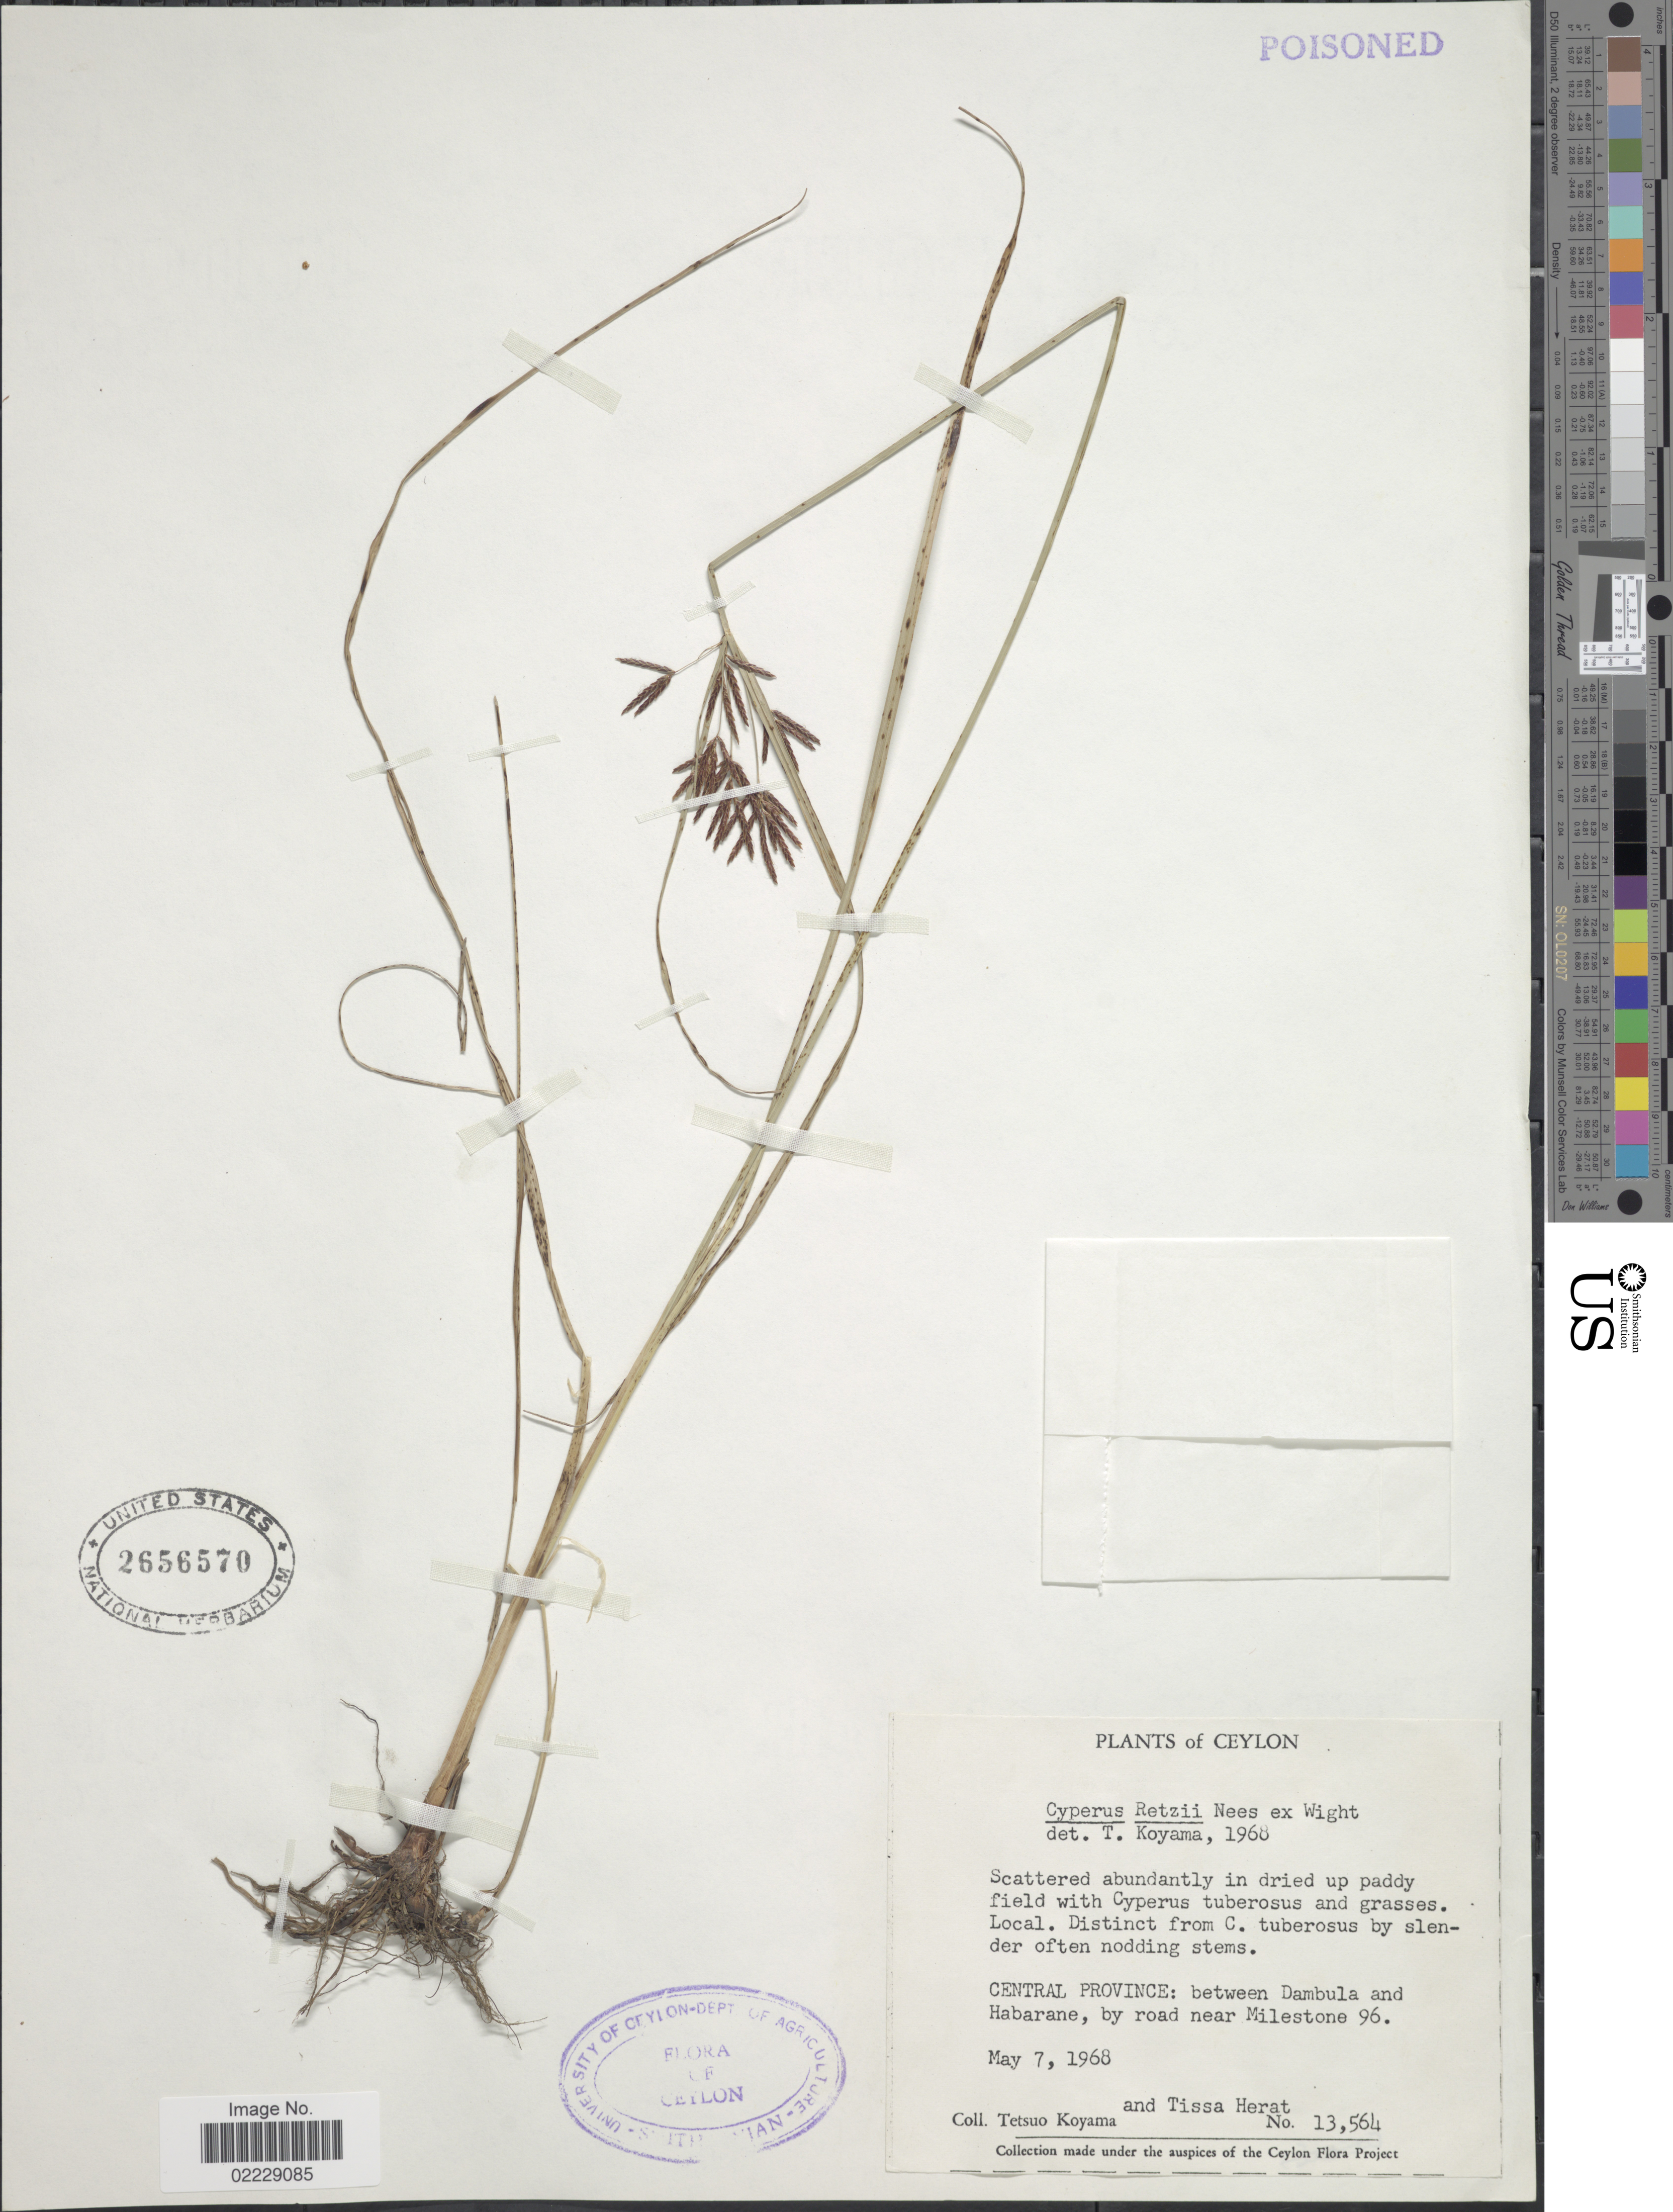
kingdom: Plantae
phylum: Tracheophyta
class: Liliopsida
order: Poales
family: Cyperaceae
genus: Cyperus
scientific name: Cyperus mitis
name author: Steud.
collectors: T. Koyama & T. Herat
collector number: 13564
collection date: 1968-05-07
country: Sri Lanka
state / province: Central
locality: Ceylon, Between Dambulla and Habarane, by road near Milestone 96.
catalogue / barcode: US 2656570